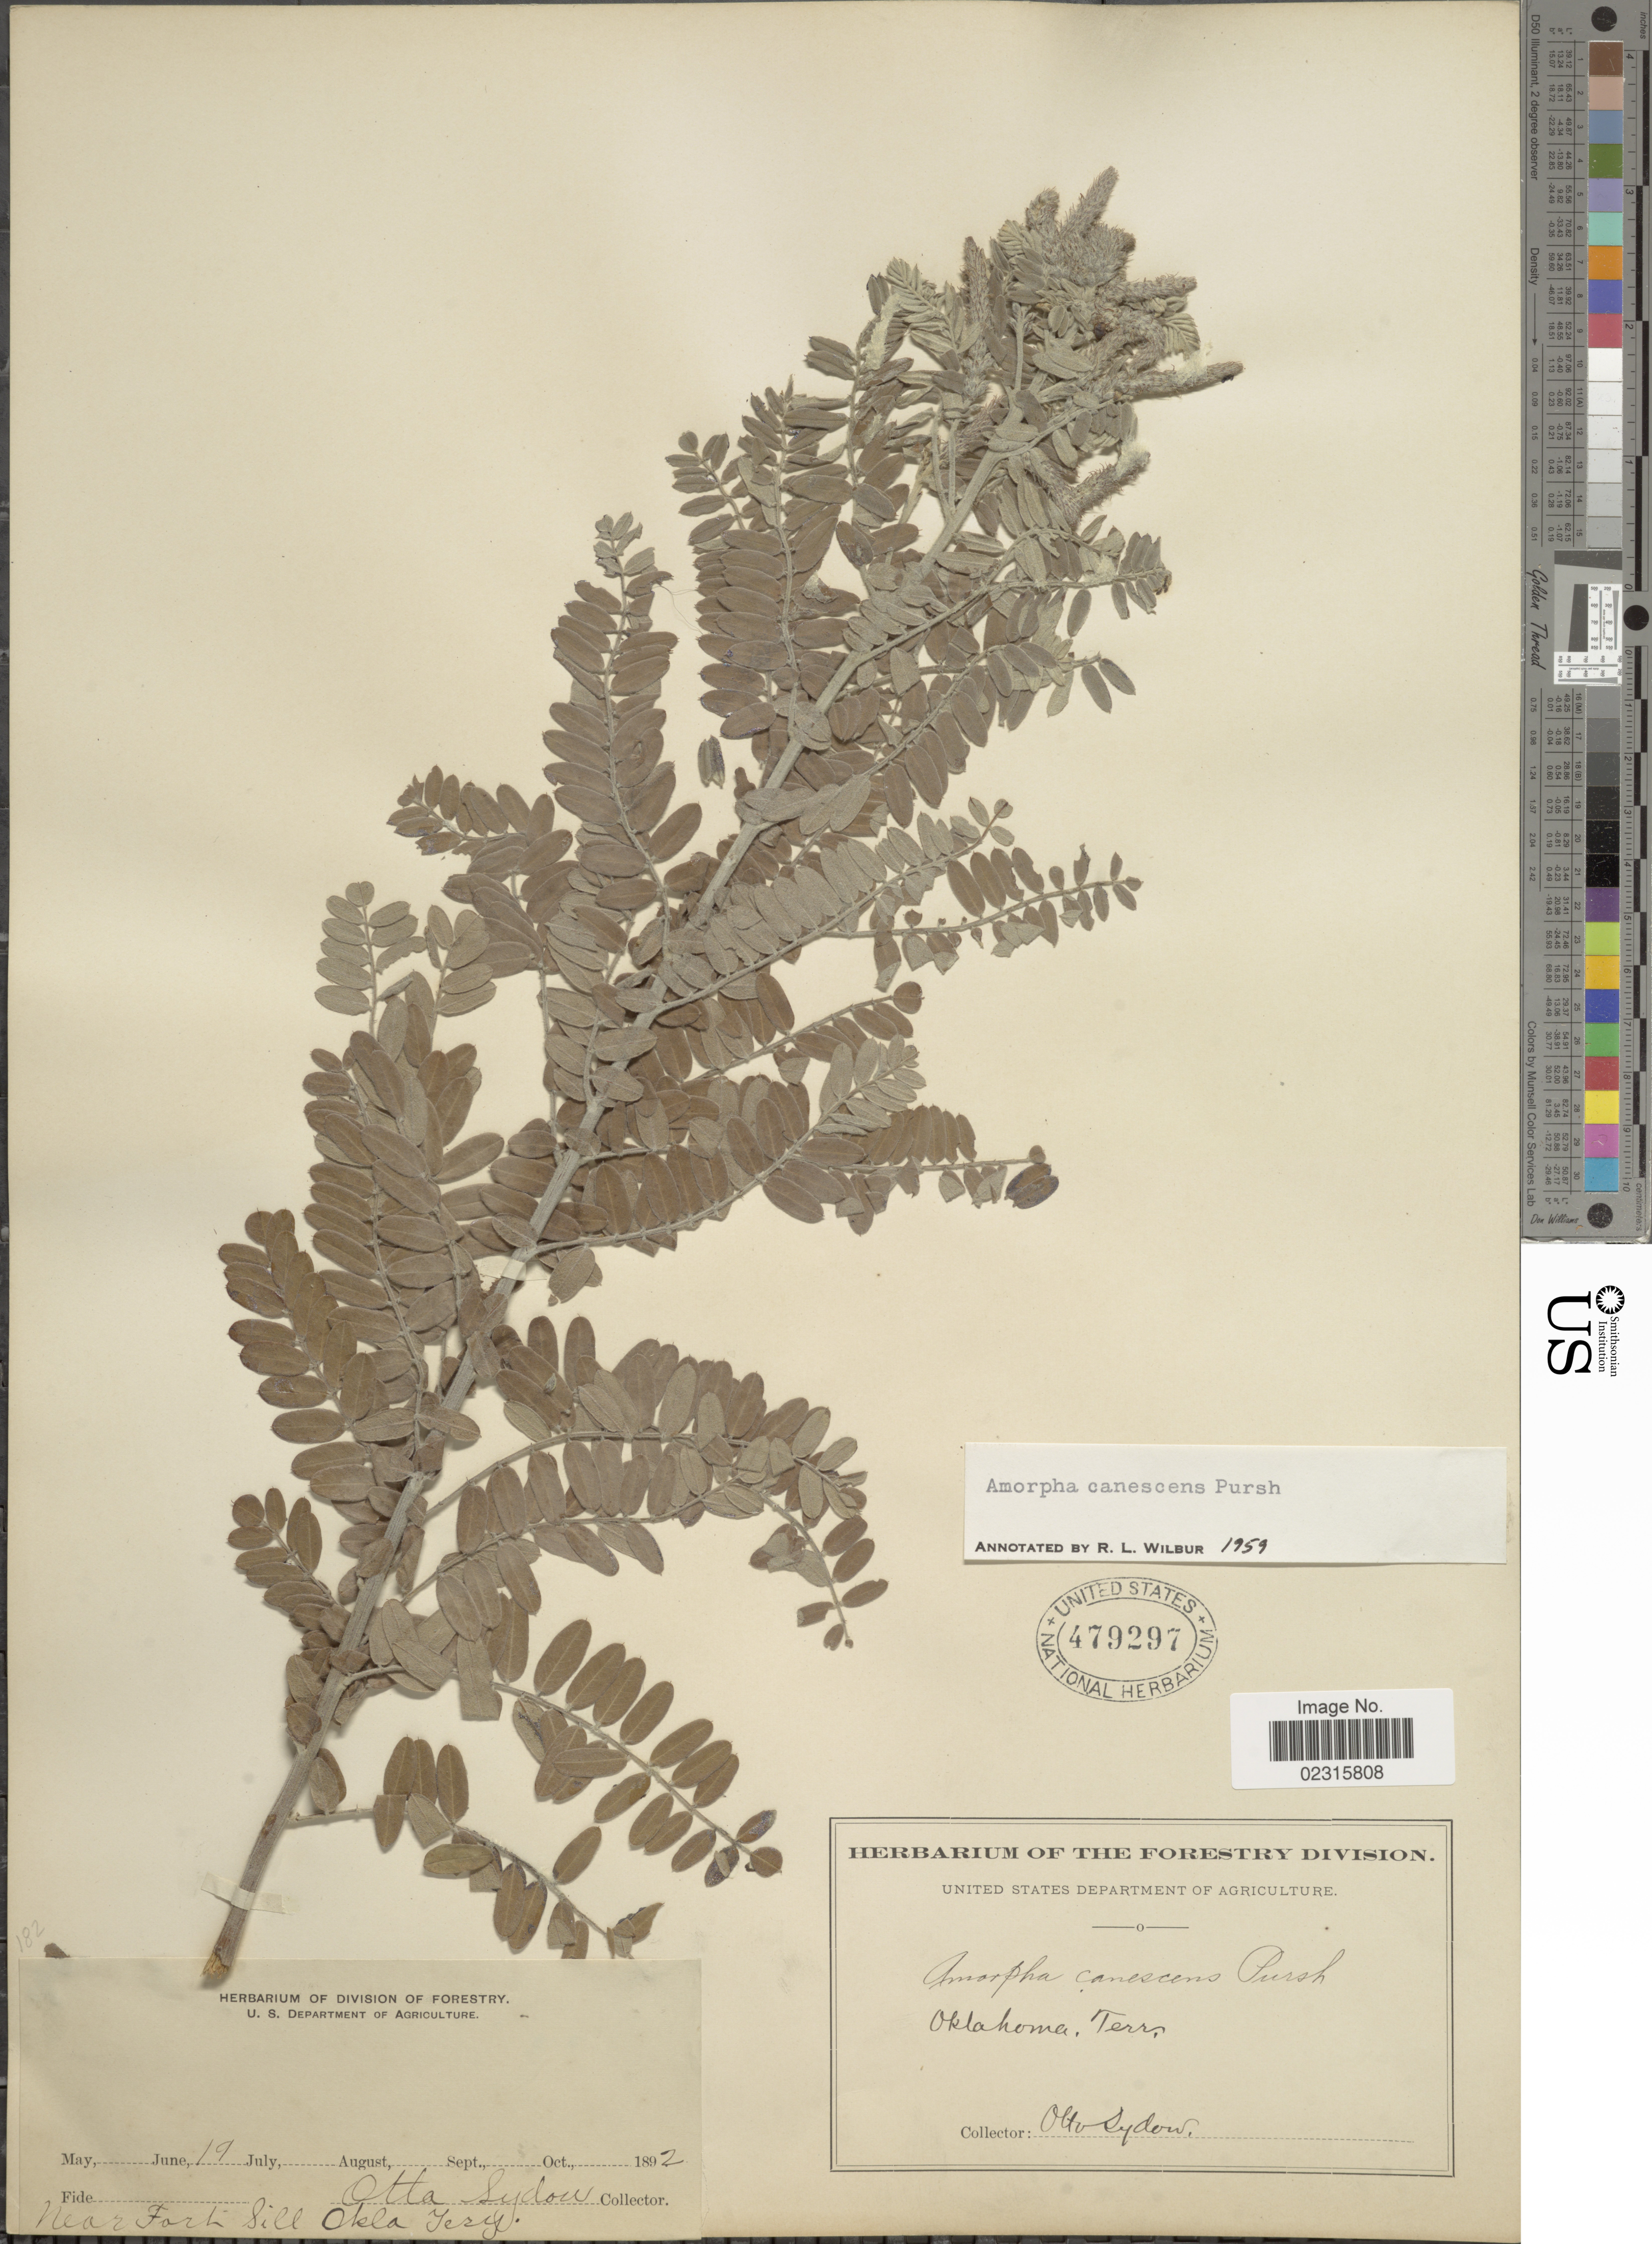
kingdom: Plantae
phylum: Tracheophyta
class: Magnoliopsida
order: Fabales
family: Fabaceae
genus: Amorpha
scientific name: Amorpha canescens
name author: Pursh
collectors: O. Sydow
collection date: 1892-07-19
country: United States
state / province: Oklahoma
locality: Near Fort Sill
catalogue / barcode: US 479297